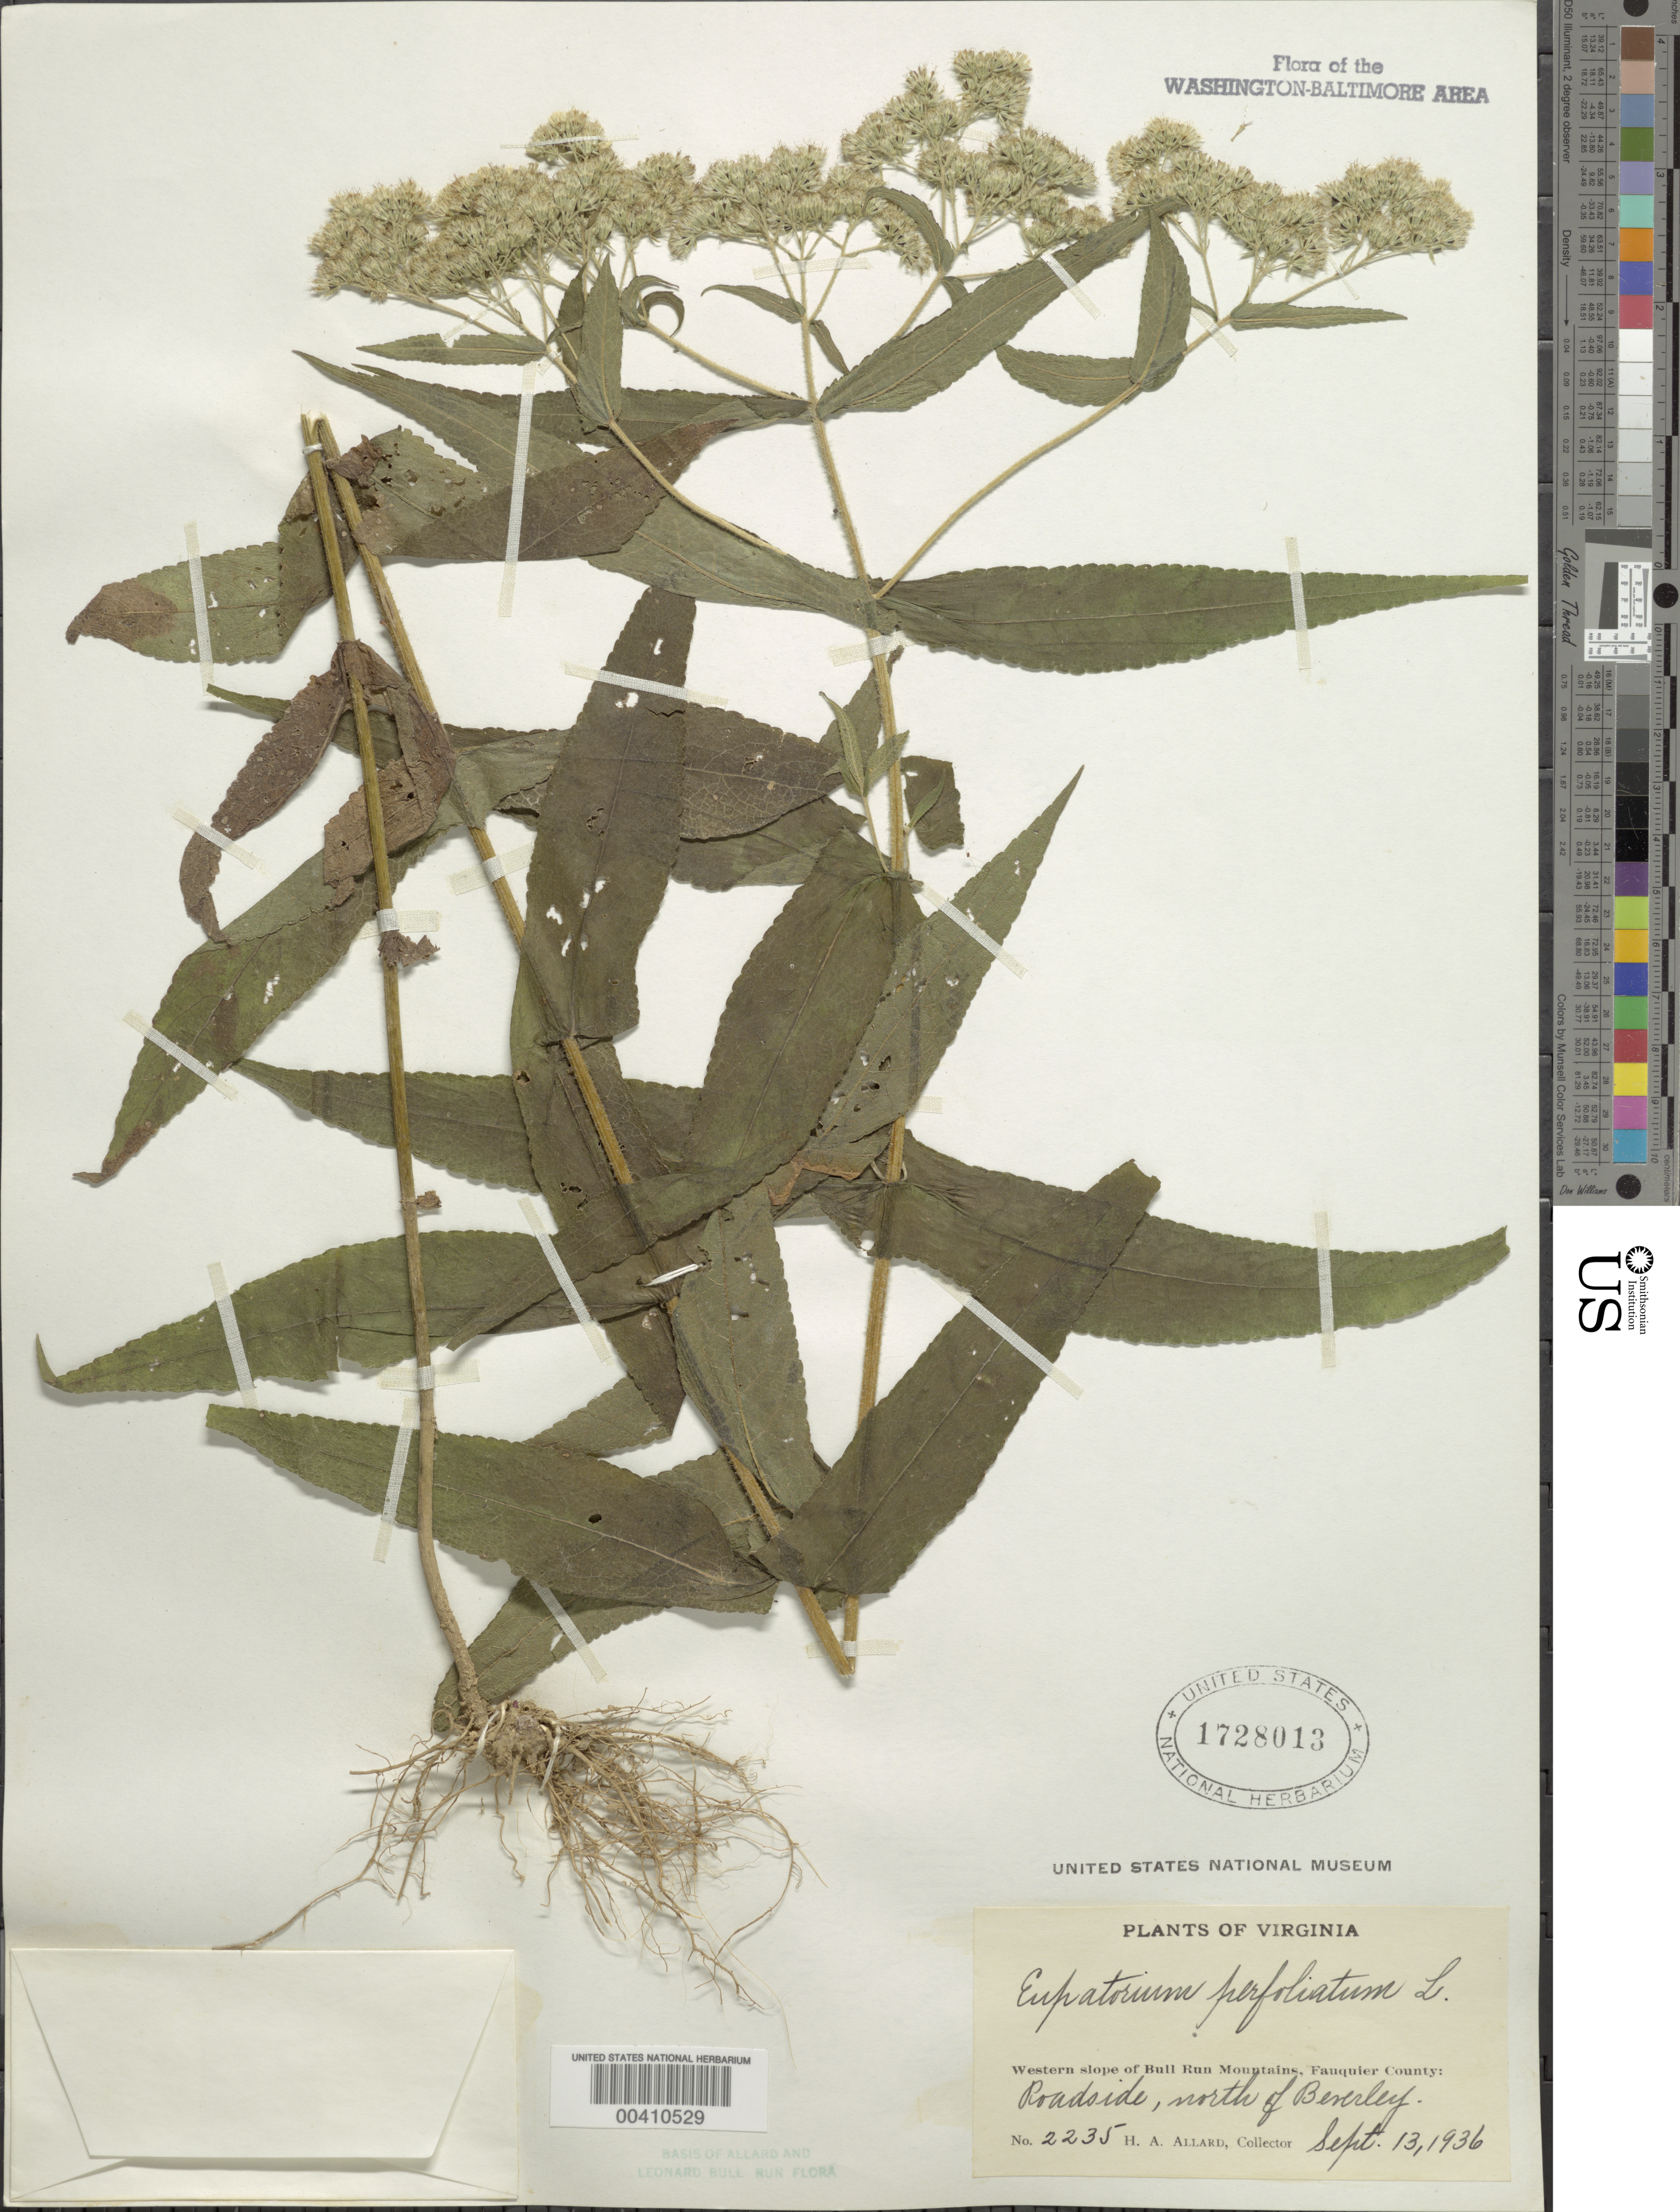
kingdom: Plantae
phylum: Tracheophyta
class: Magnoliopsida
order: Asterales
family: Asteraceae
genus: Eupatorium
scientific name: Eupatorium perfoliatum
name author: L.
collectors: H. A. Allard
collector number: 2235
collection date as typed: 13 Sep 1936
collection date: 1936-09-13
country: United States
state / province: Virginia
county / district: Fauquier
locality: N of Beverley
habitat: Roadside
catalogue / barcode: US 1728013